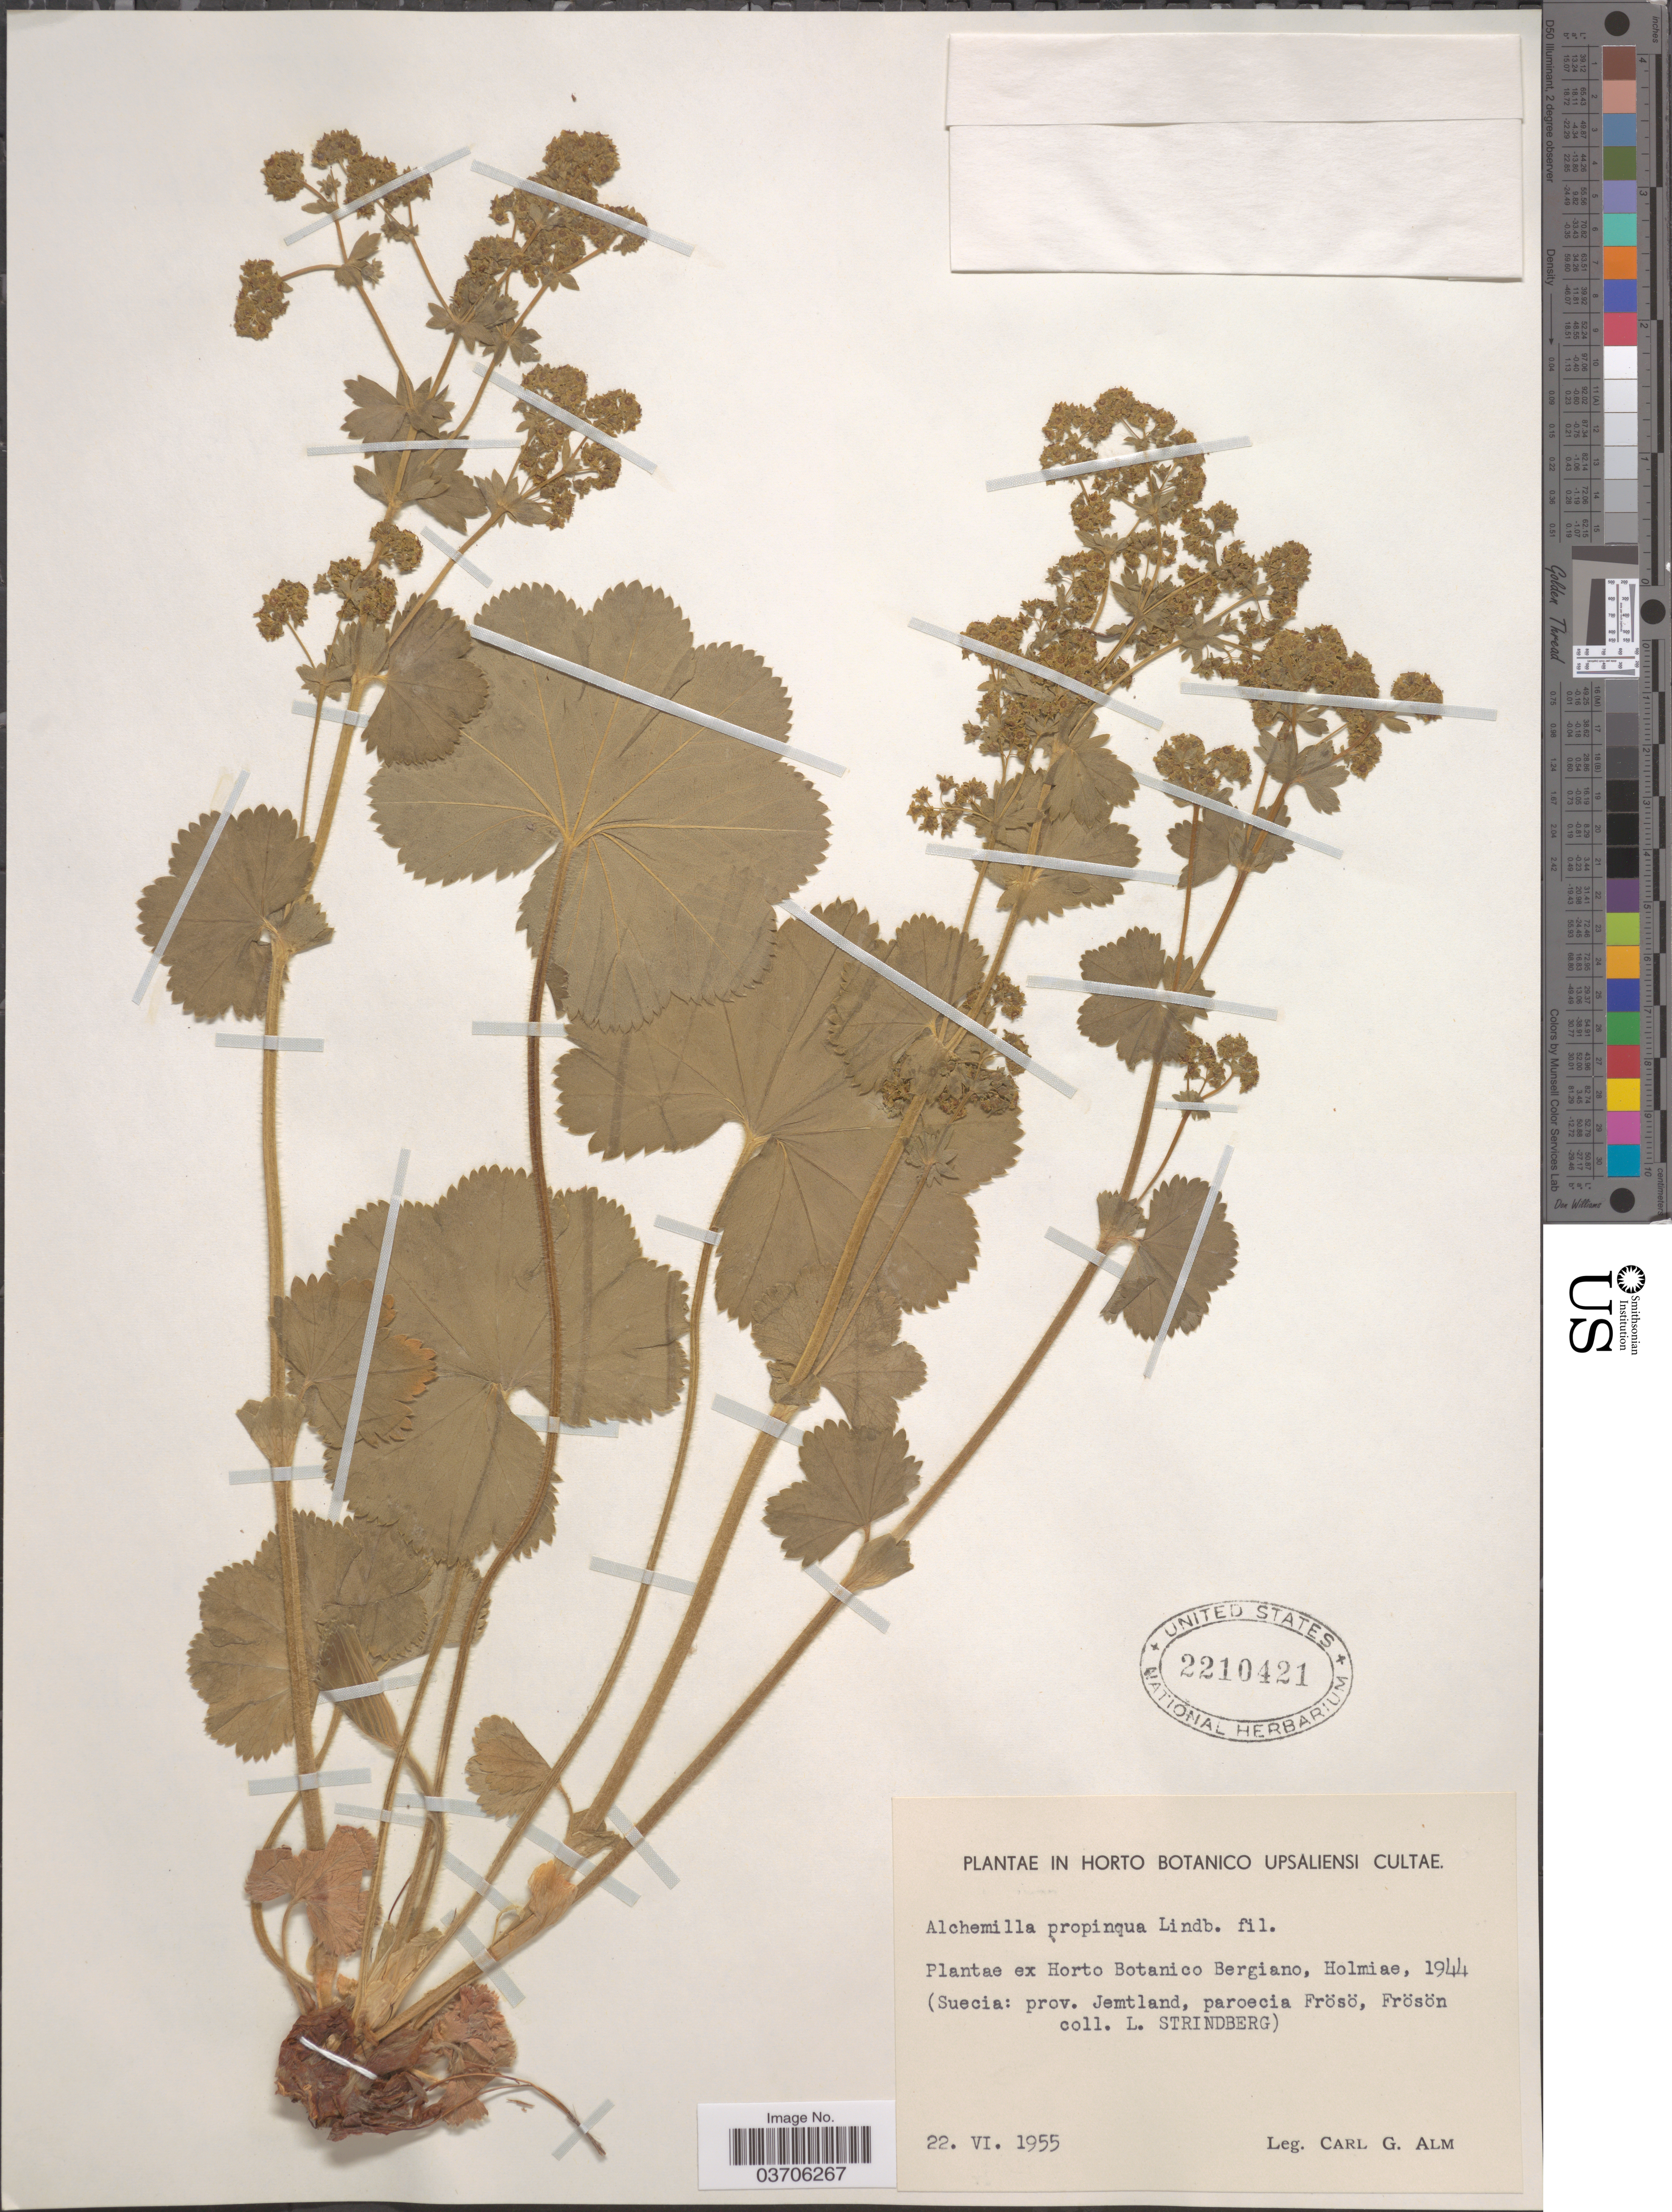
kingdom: Plantae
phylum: Tracheophyta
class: Magnoliopsida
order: Rosales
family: Rosaceae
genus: Alchemilla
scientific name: Alchemilla propinqua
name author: H. Lindb. ex Juz.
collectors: C. G. Alm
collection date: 1955-06-22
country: Sweden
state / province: Uppsala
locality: Horto Botanico Upsaliensi Cultae.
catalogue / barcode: US 2210421